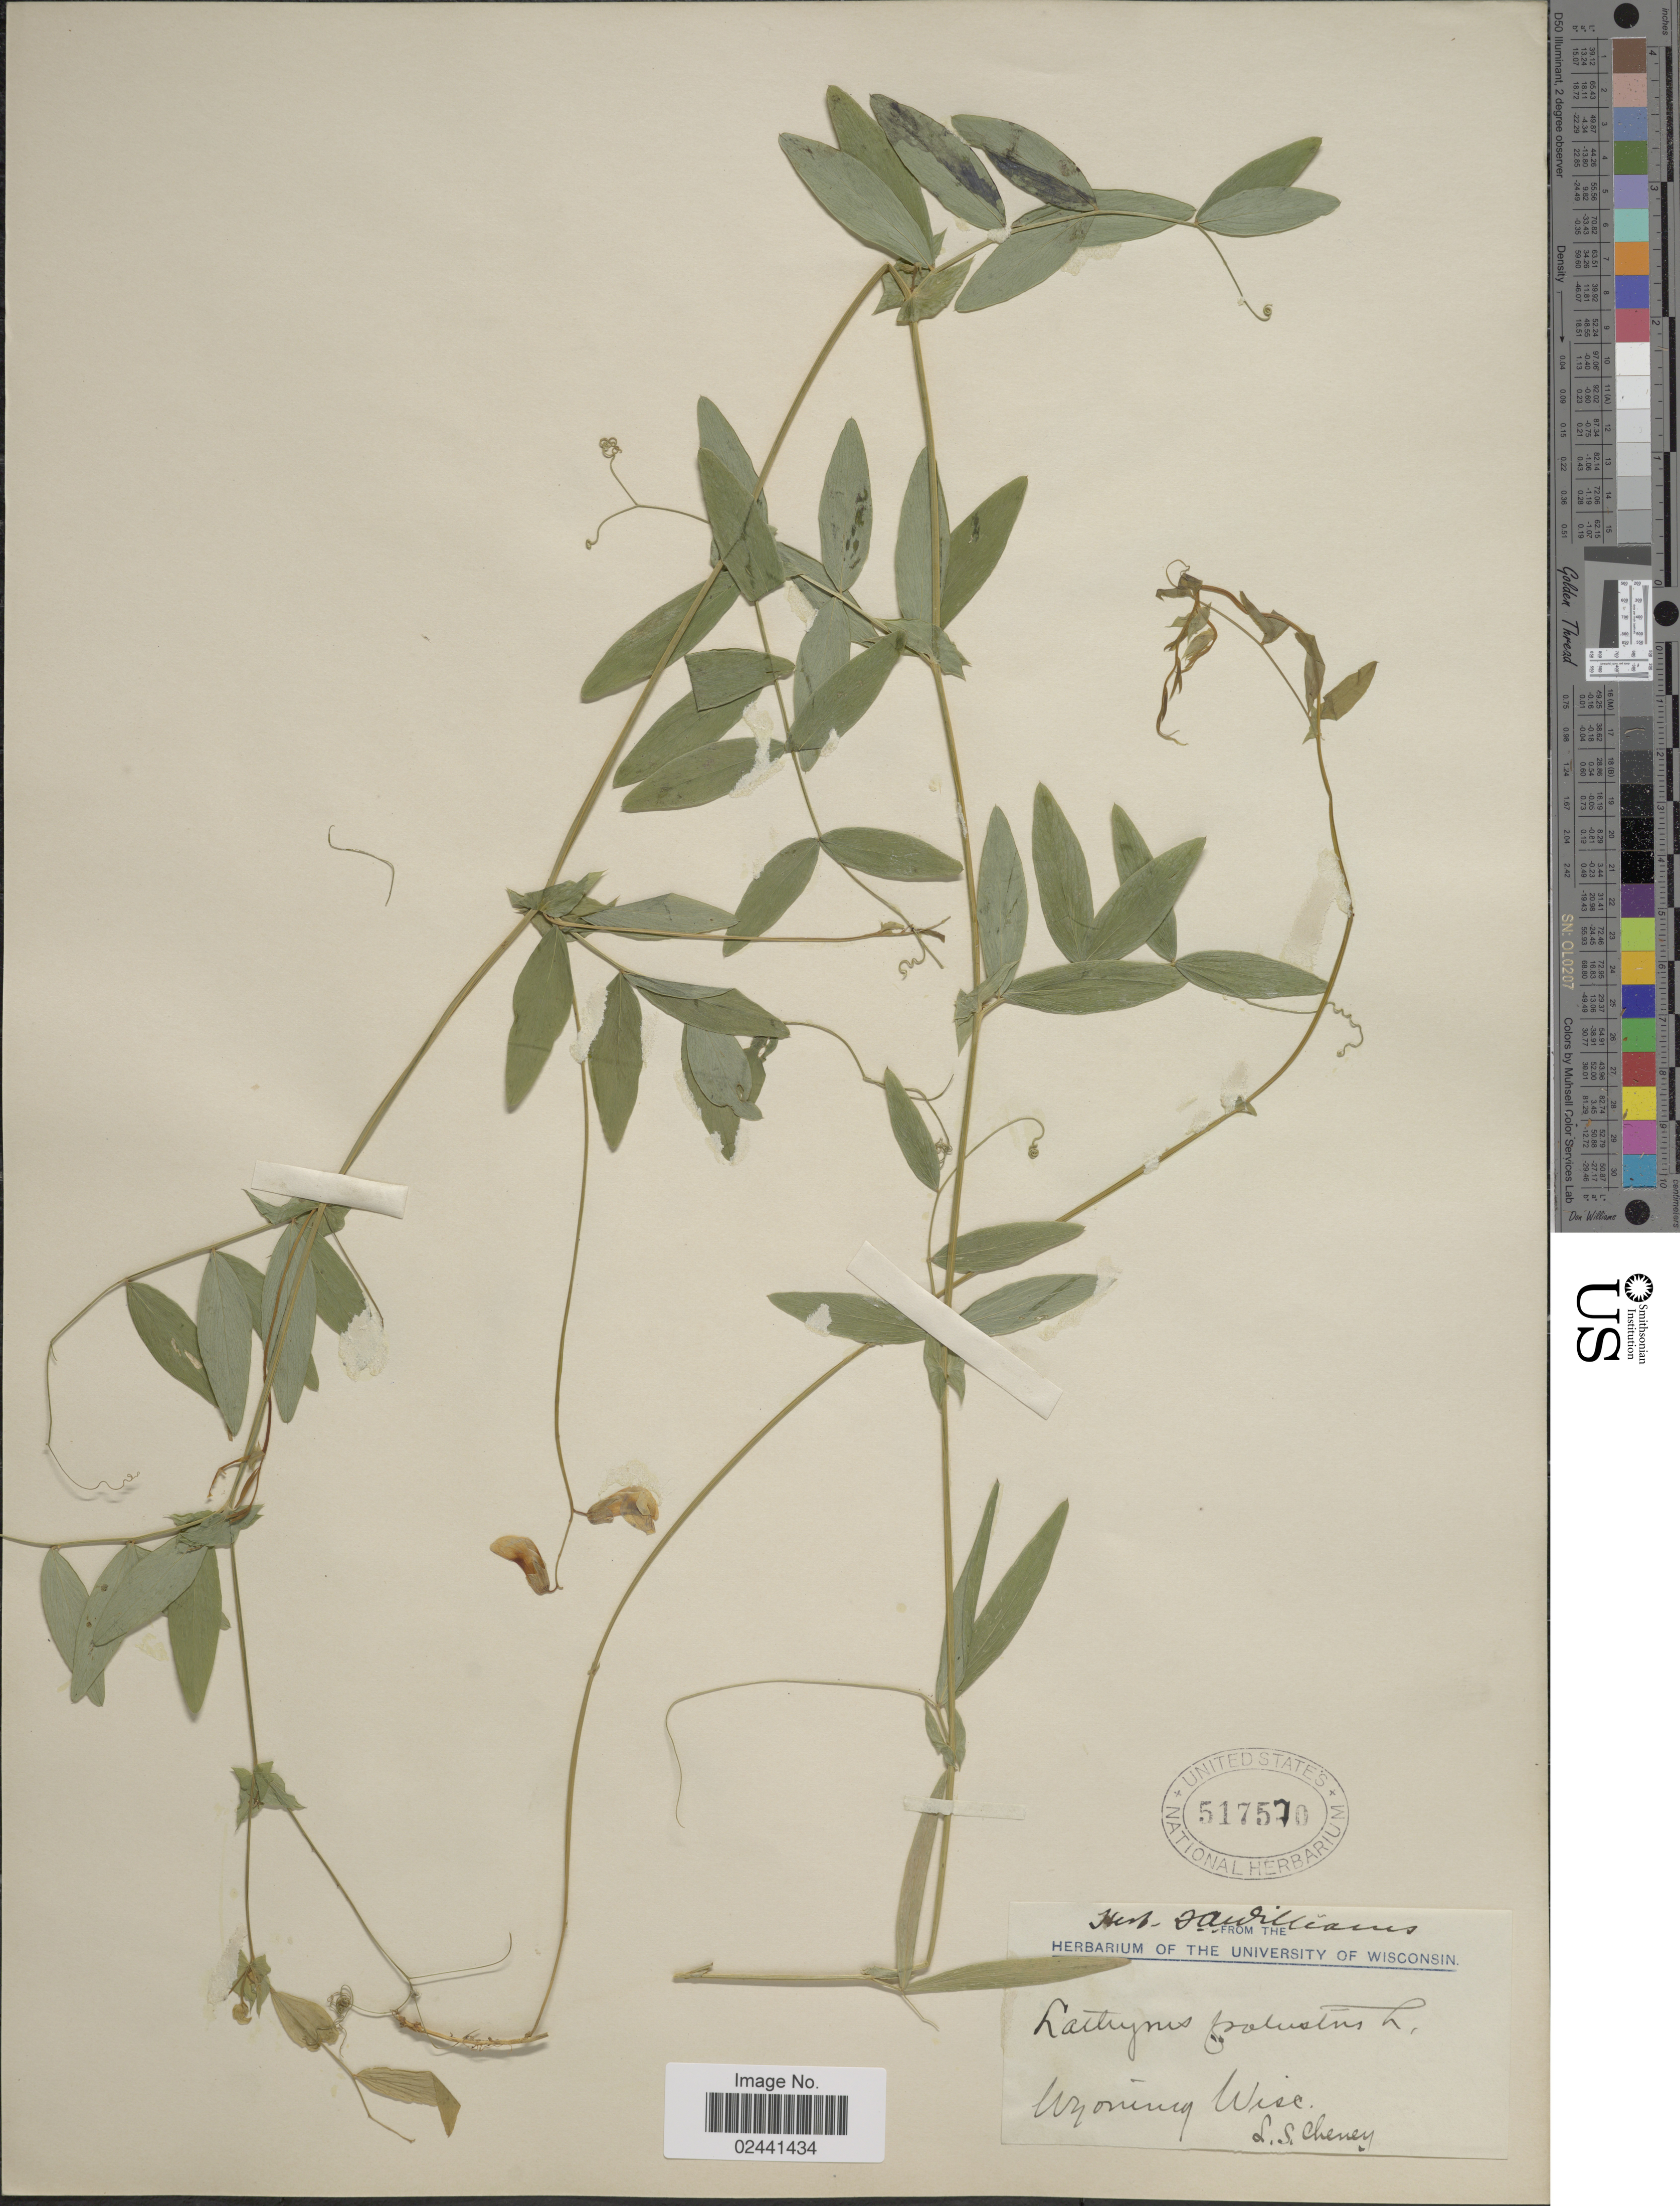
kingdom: Plantae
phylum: Tracheophyta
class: Magnoliopsida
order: Fabales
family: Fabaceae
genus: Lathyrus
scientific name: Lathyrus palustris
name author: L.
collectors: L. Cheney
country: United States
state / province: Wisconsin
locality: Wyoming Wisc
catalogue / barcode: US 517570